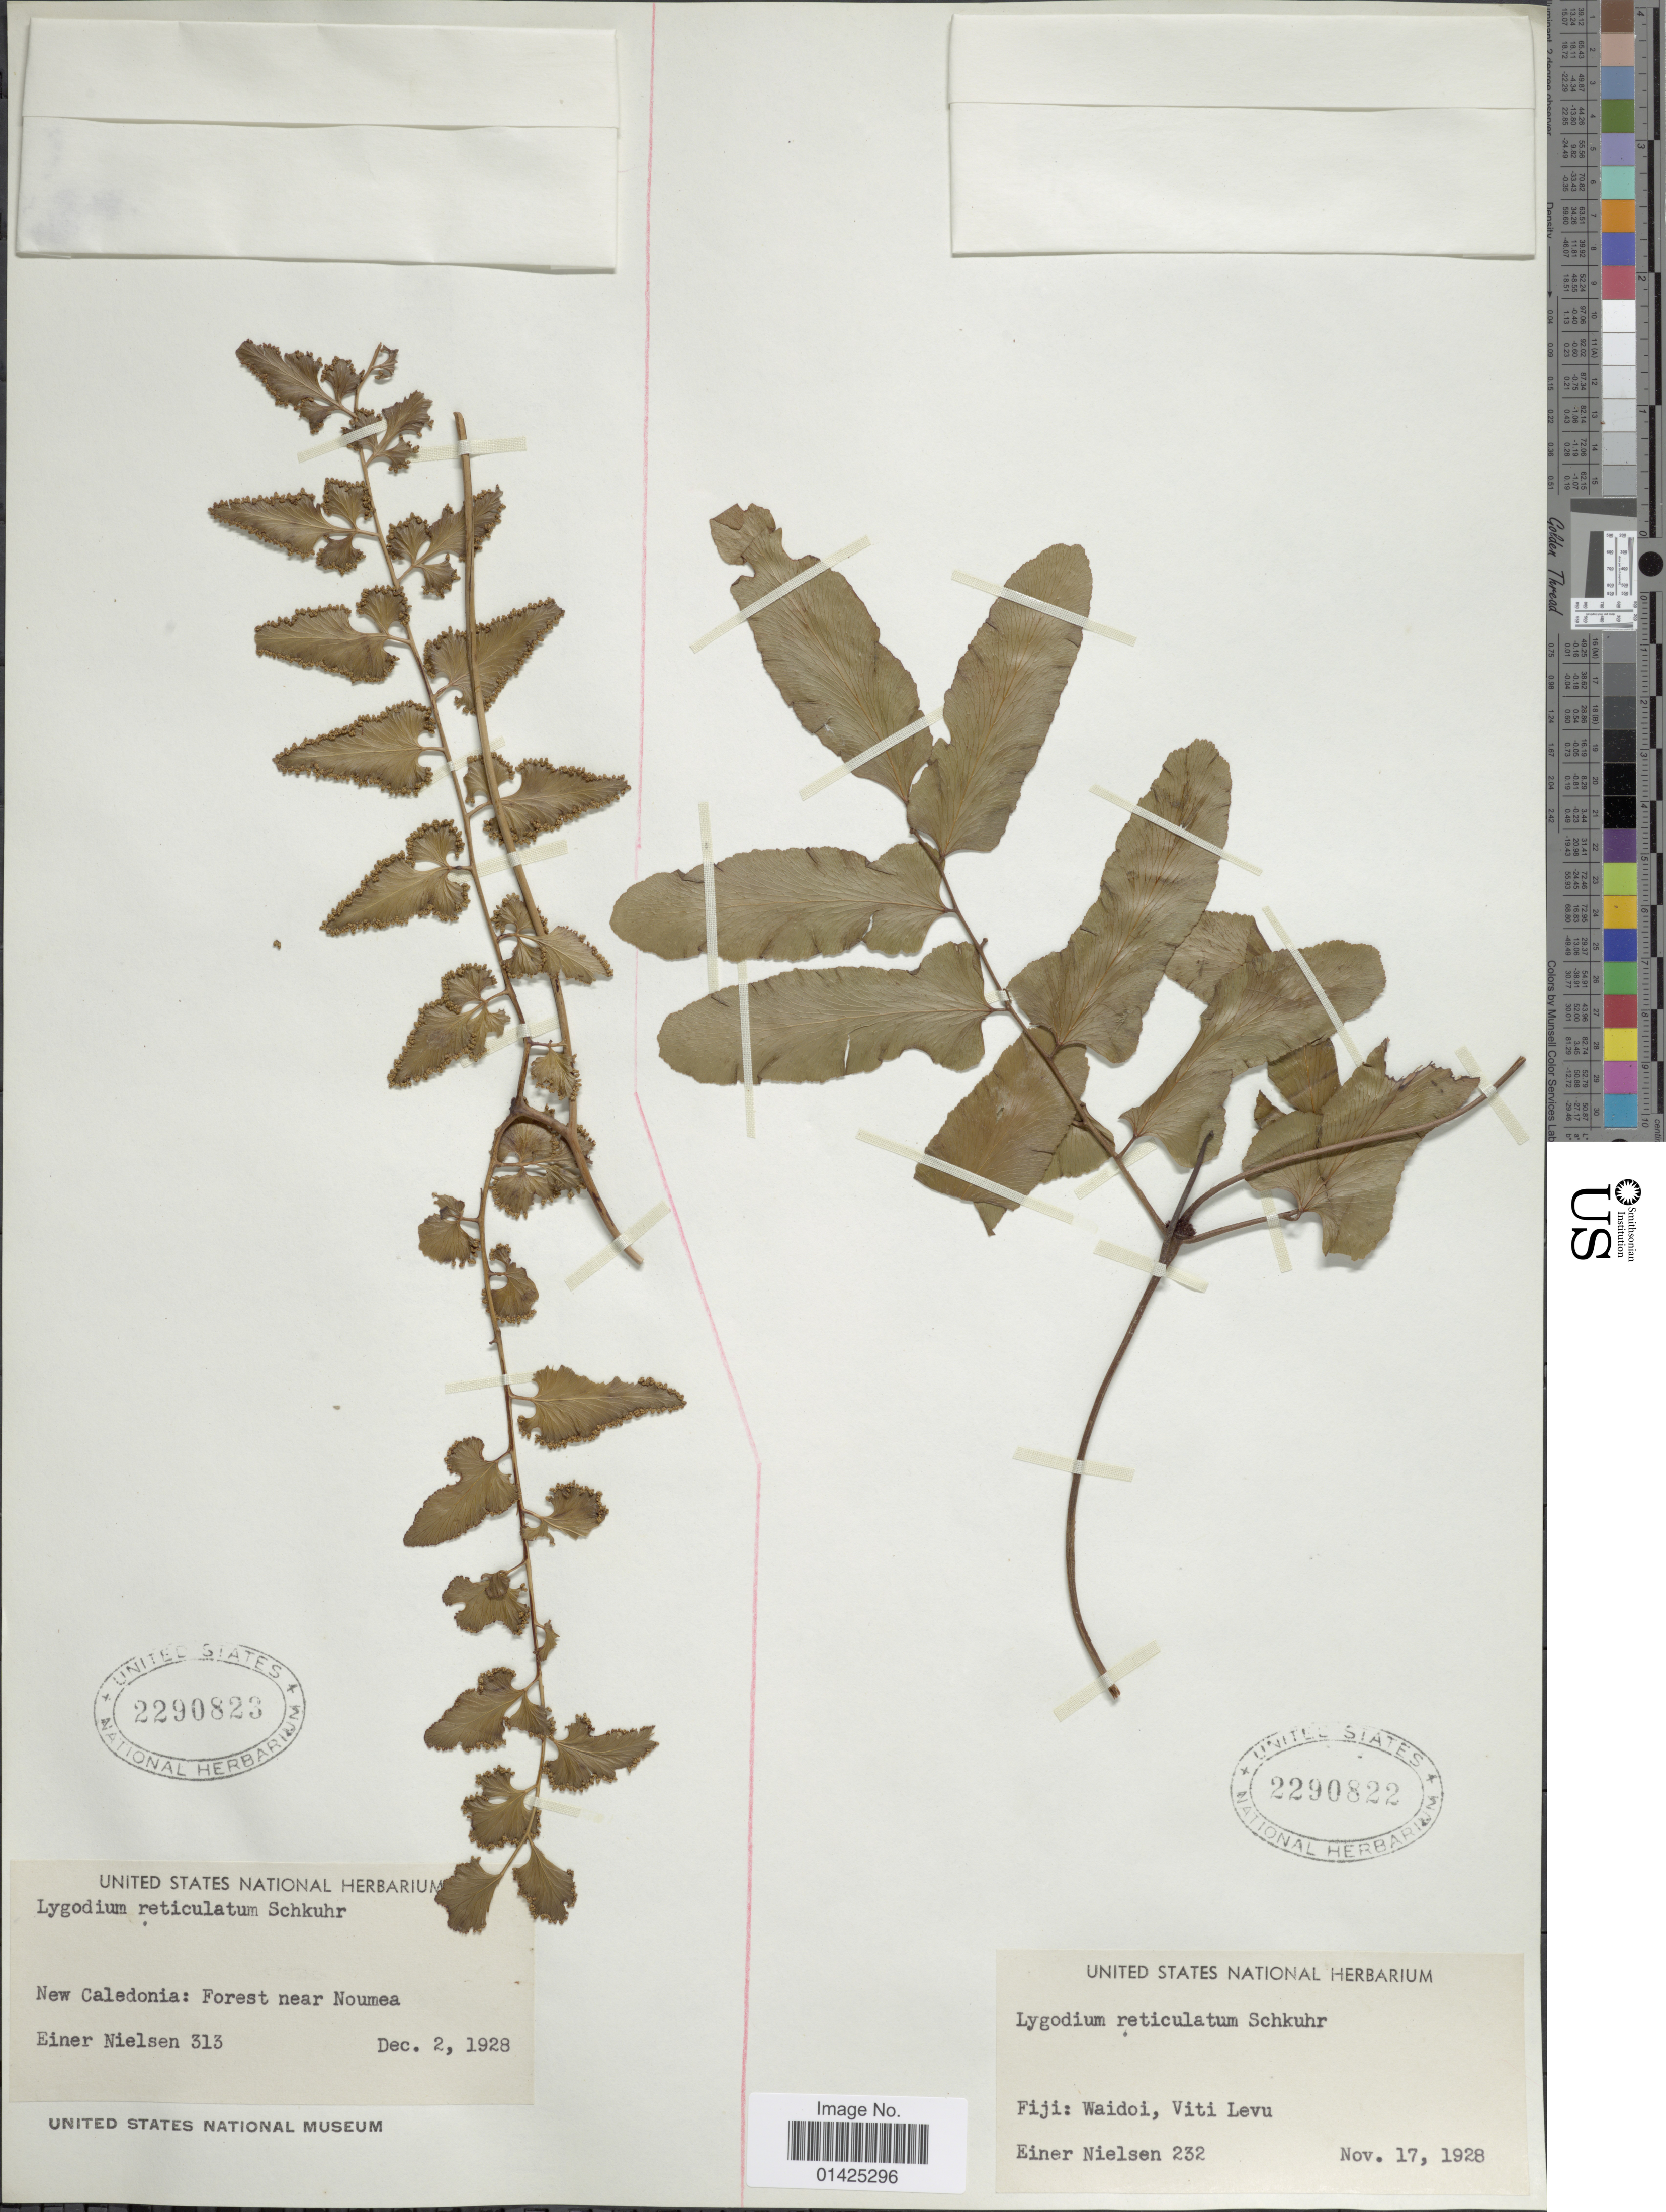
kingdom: Plantae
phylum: Tracheophyta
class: Polypodiopsida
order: Schizaeales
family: Lygodiaceae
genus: Lygodium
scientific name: Lygodium reticulatum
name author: Schkuhr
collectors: E. Nielsen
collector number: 232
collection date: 1928-11-17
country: Fiji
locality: Waidio, Viti Levu.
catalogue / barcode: US 2290822-2